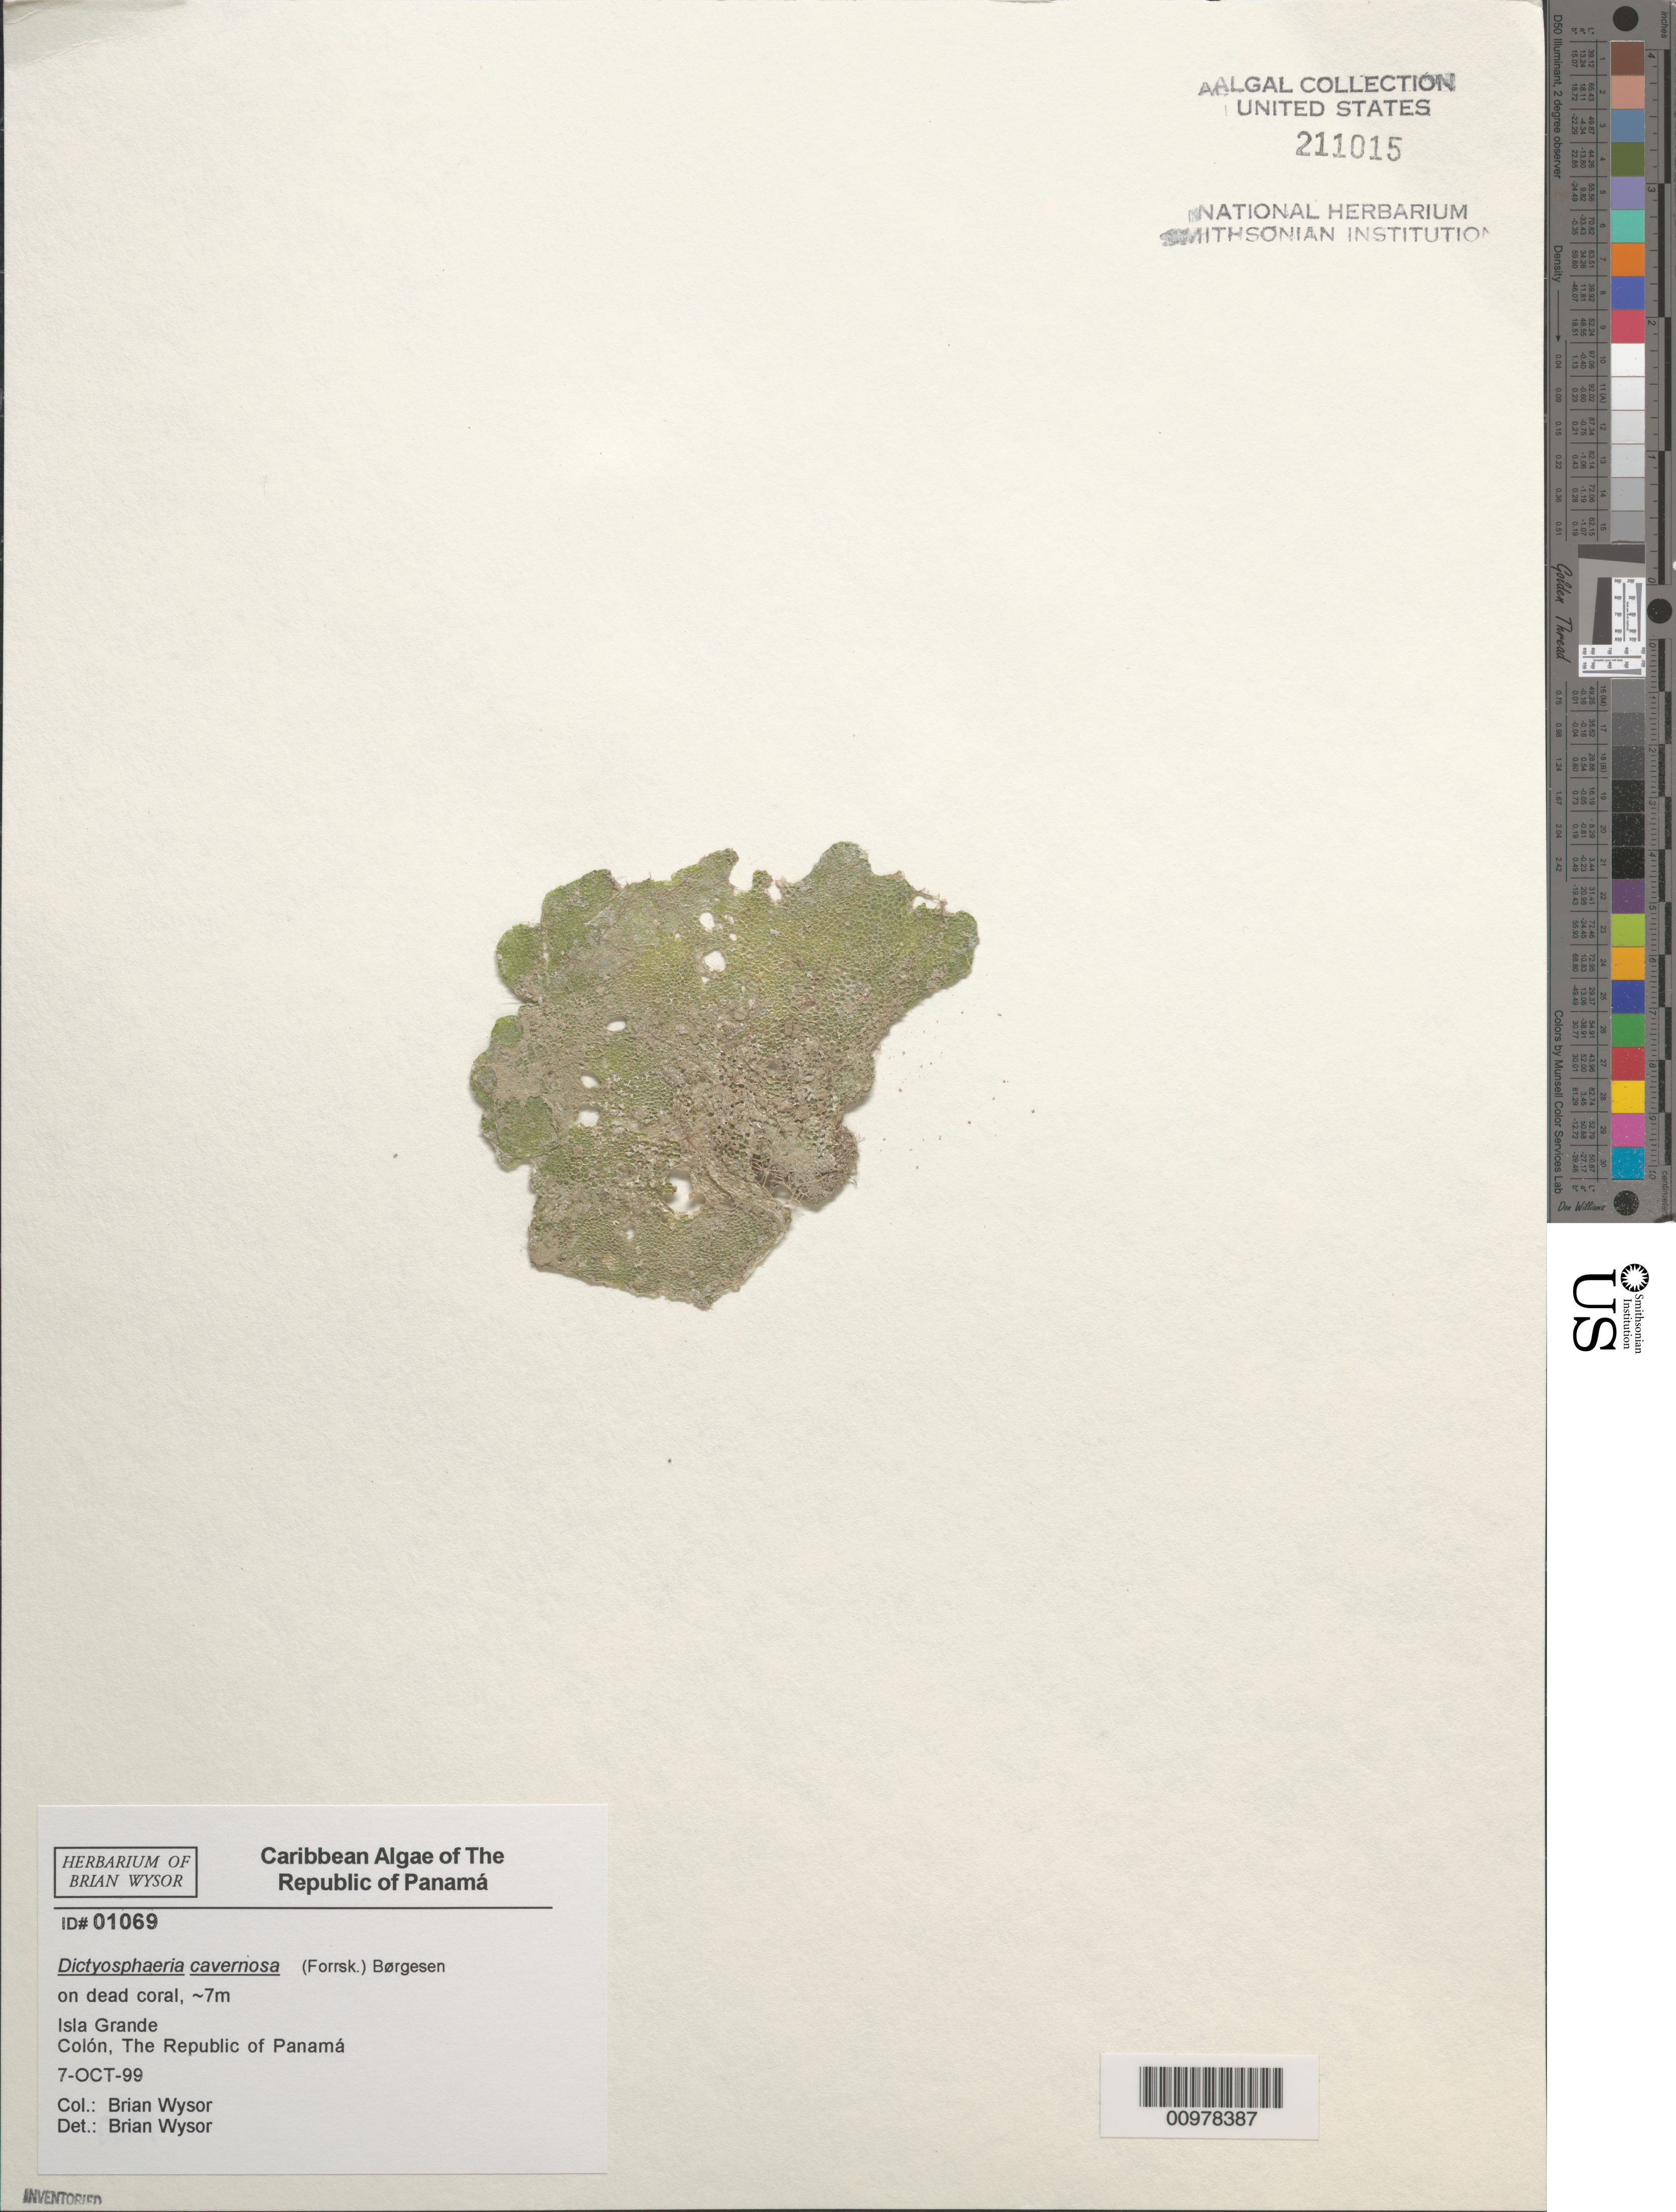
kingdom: Plantae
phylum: Chlorophyta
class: Ulvophyceae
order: Siphonocladales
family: Siphonocladaceae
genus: Dictyosphaeria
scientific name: Dictyosphaeria cavernosa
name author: (Forssk.) Børgesen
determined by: Wysor, B.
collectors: B. Wysor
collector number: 01069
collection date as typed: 07 Oct 1999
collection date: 1999-10-07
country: Panama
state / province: Colón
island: Grande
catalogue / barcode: US 211015